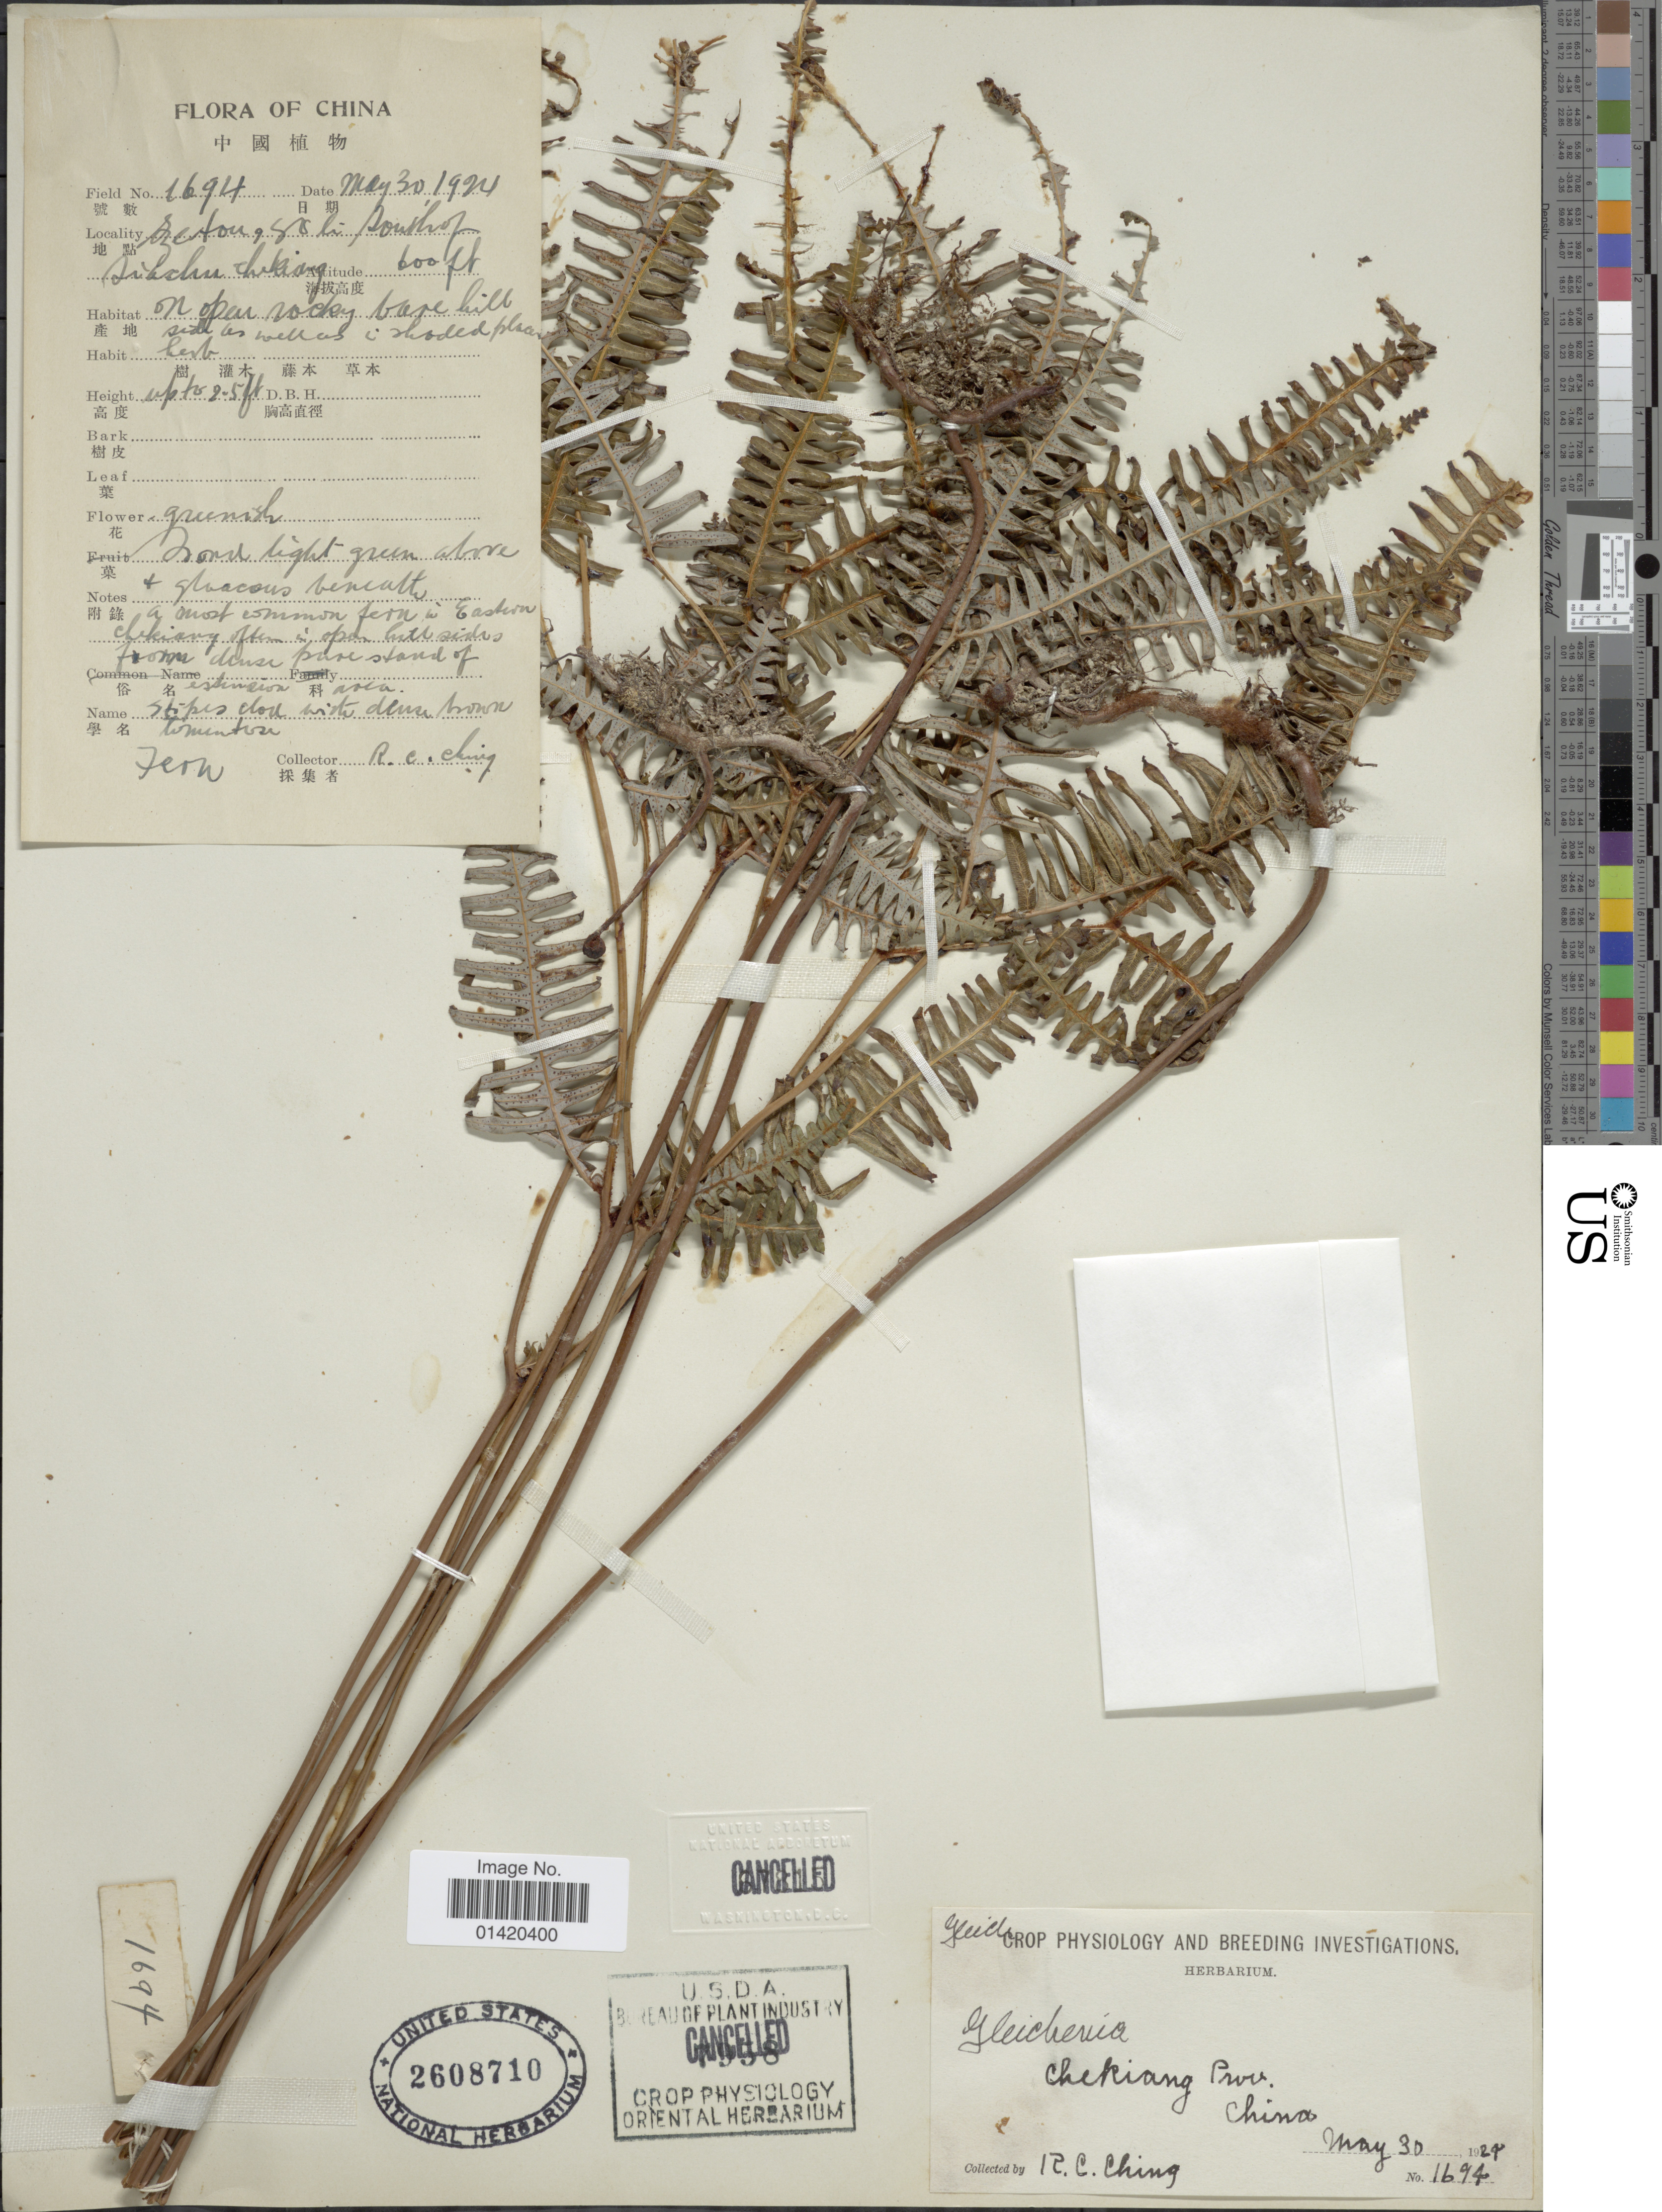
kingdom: Plantae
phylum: Tracheophyta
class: Polypodiopsida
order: Gleicheniales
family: Gleicheniaceae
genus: Dicranopteris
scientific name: Dicranopteris linearis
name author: (Burm. f.) Underw.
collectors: R. C. Ching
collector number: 1694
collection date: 1924-05-30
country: China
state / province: Zhejiang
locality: Zetou, [illegible text] Chekiang Prov.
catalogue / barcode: US 2608710